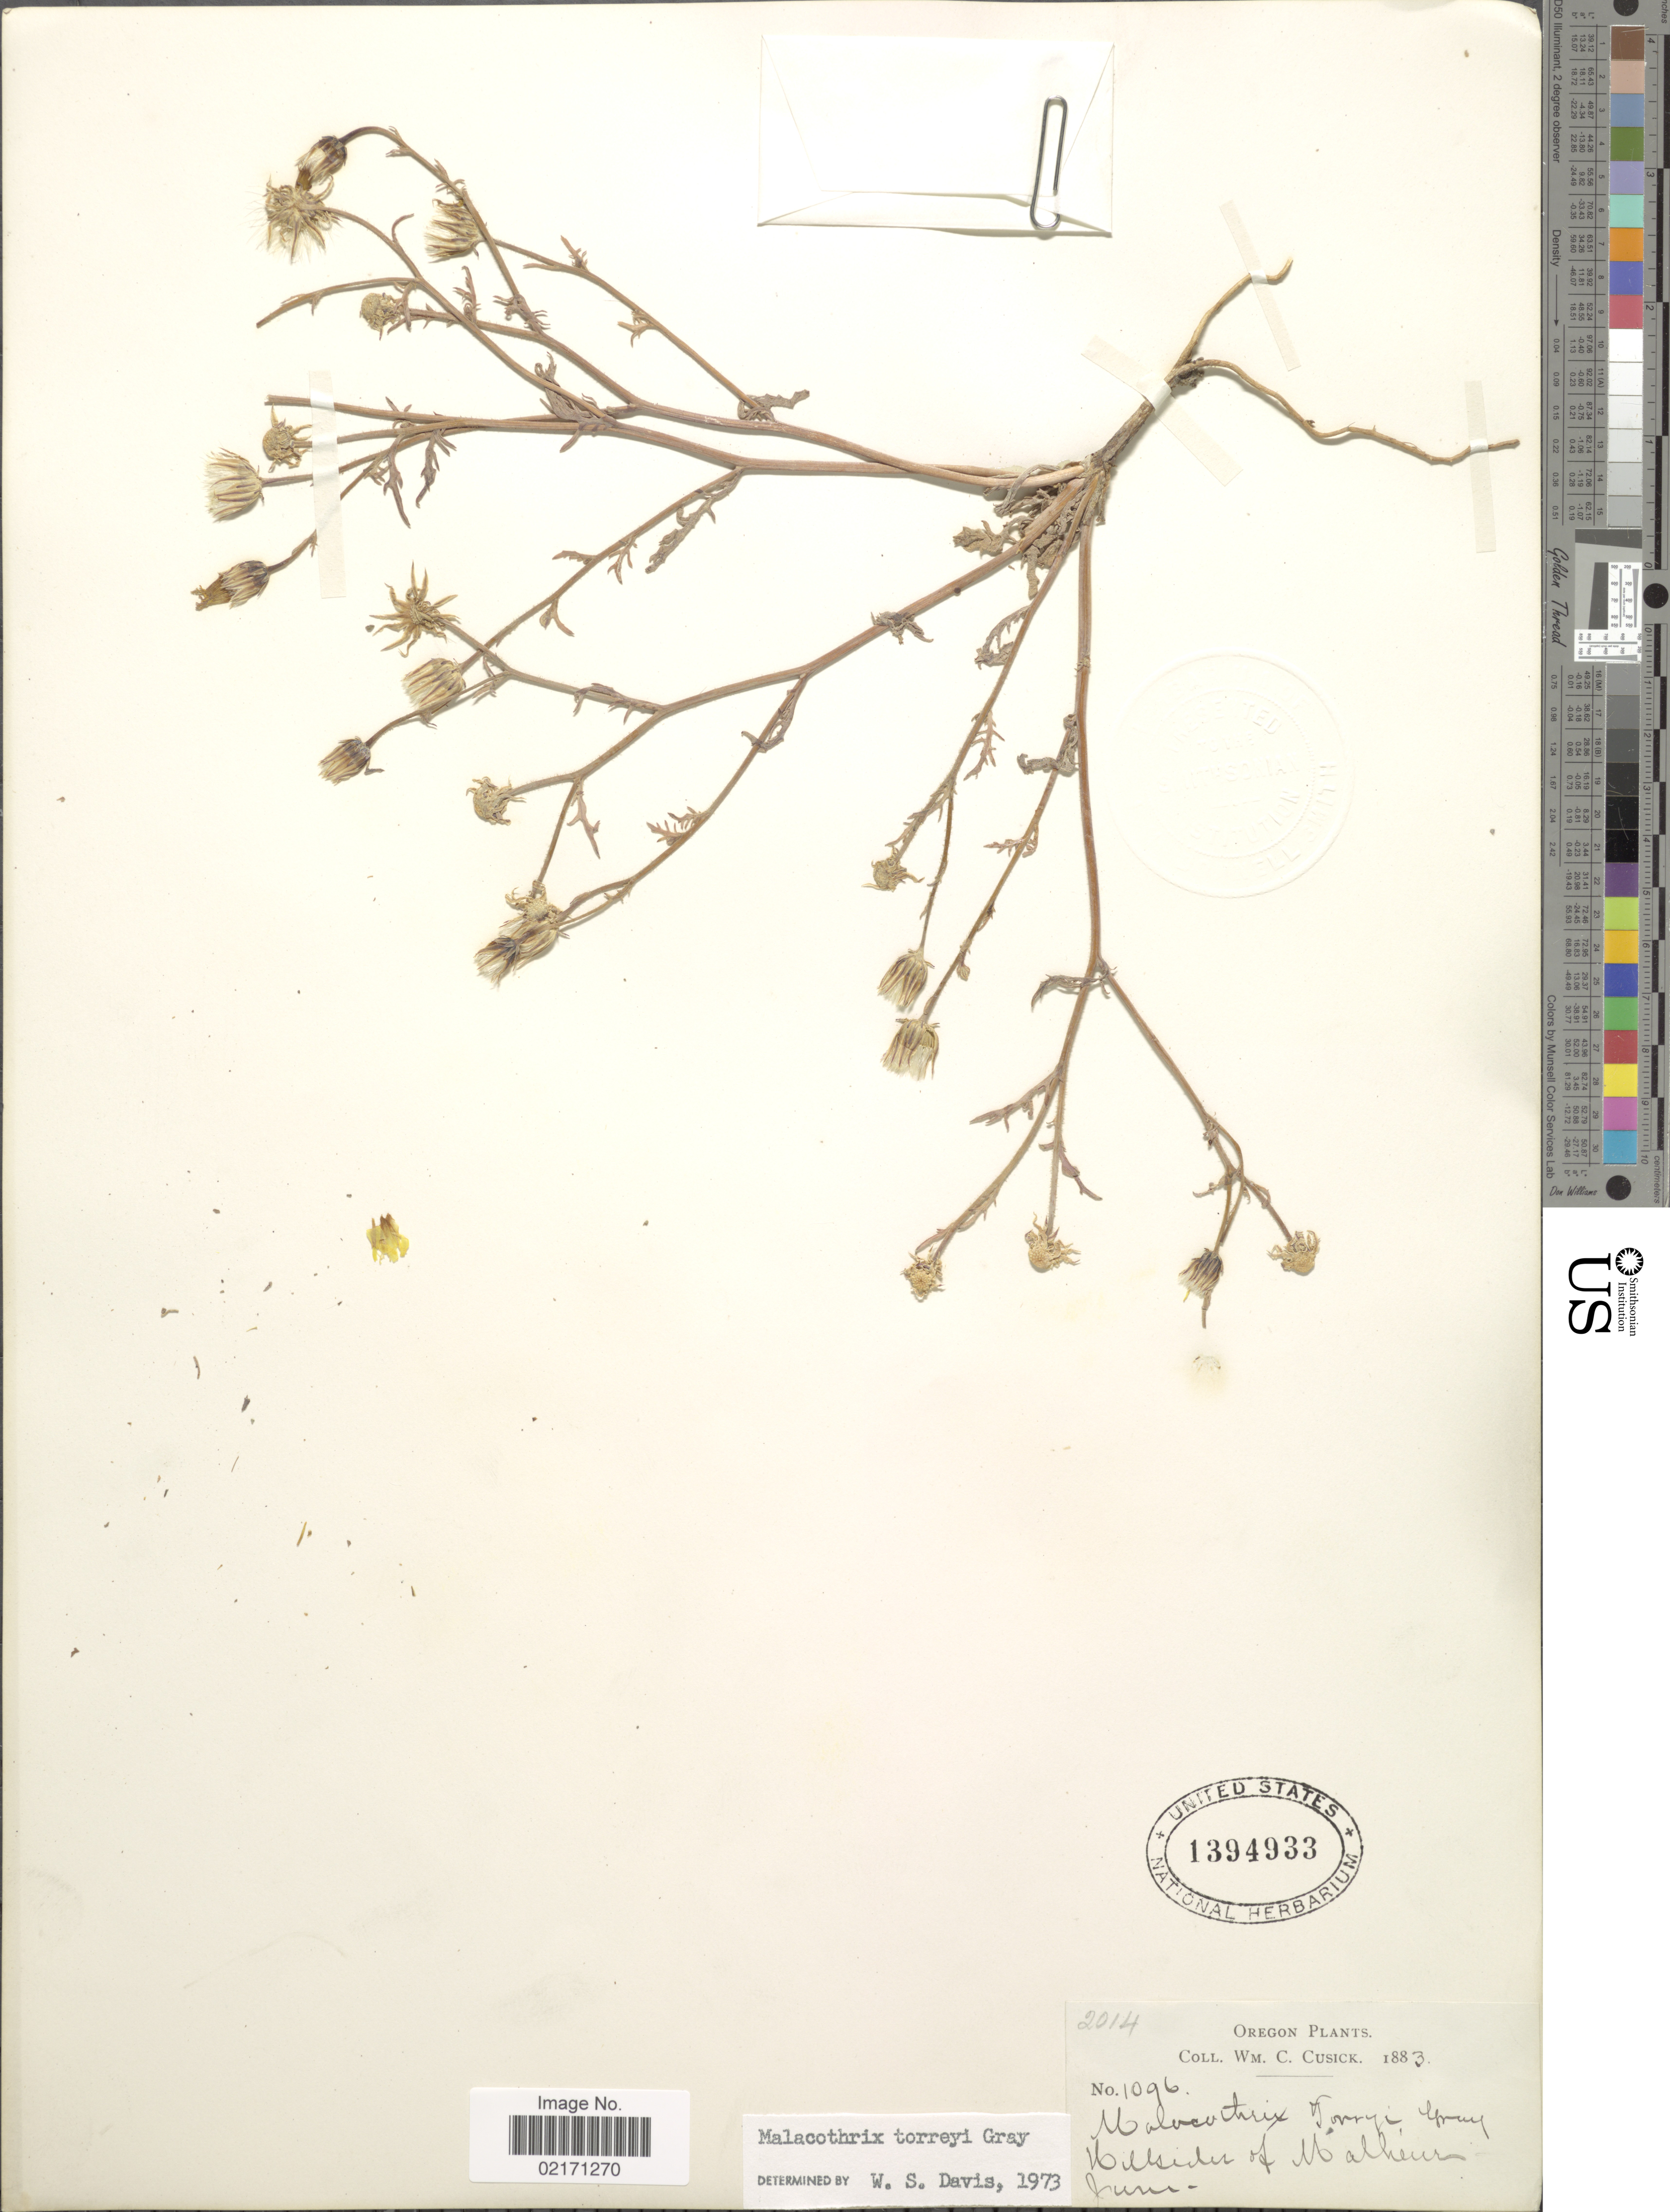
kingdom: Plantae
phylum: Tracheophyta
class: Magnoliopsida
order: Asterales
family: Asteraceae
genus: Malacothrix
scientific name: Malacothrix torreyi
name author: A. Gray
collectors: W. C. Cusick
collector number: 1096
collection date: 1883-06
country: United States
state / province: Oregon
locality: Hillsides of Malheur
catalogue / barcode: US 1394933